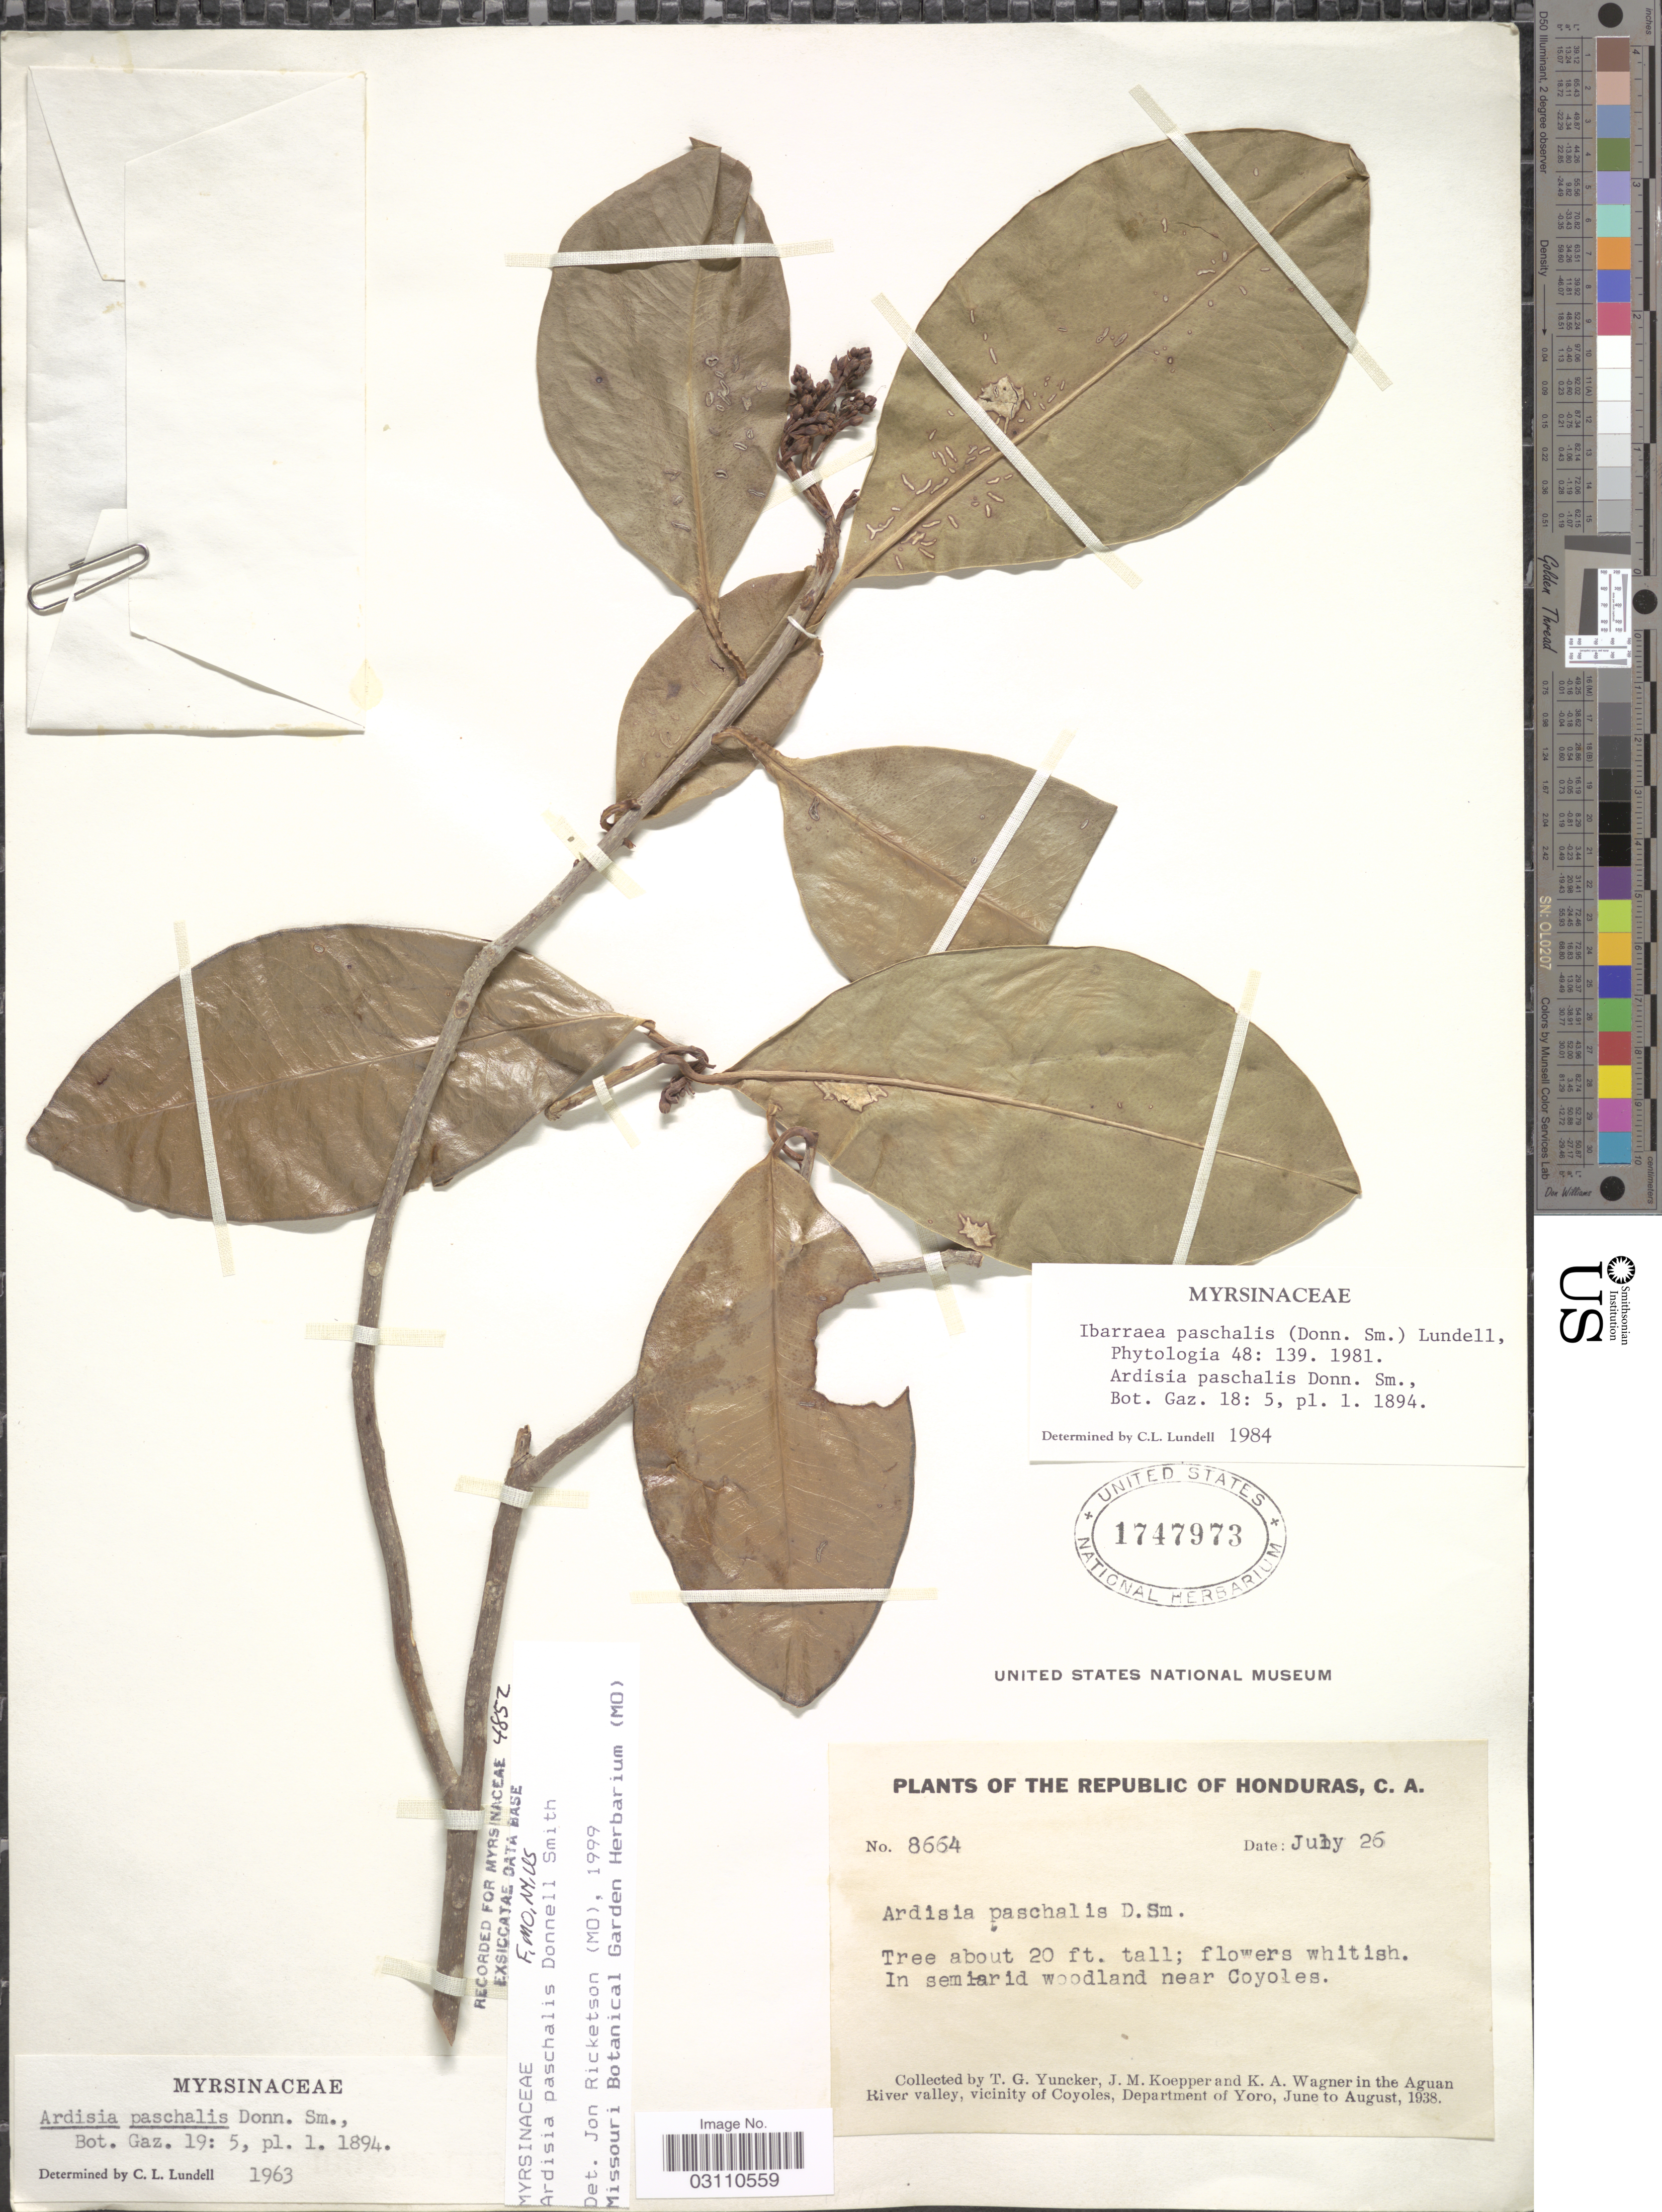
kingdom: Plantae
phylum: Tracheophyta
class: Magnoliopsida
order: Ericales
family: Primulaceae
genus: Ardisia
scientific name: Ardisia paschalis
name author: Donn. Sm.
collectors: T. G. Yuncker, J. M. Koepper & K. A. Wagner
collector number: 8664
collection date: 1938-07-26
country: Honduras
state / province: Yoro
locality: In semiarid woodland near Coyoles. In the Aguan River valley, vicinity of Coyoles, Department of Yoro.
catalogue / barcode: US 1747973